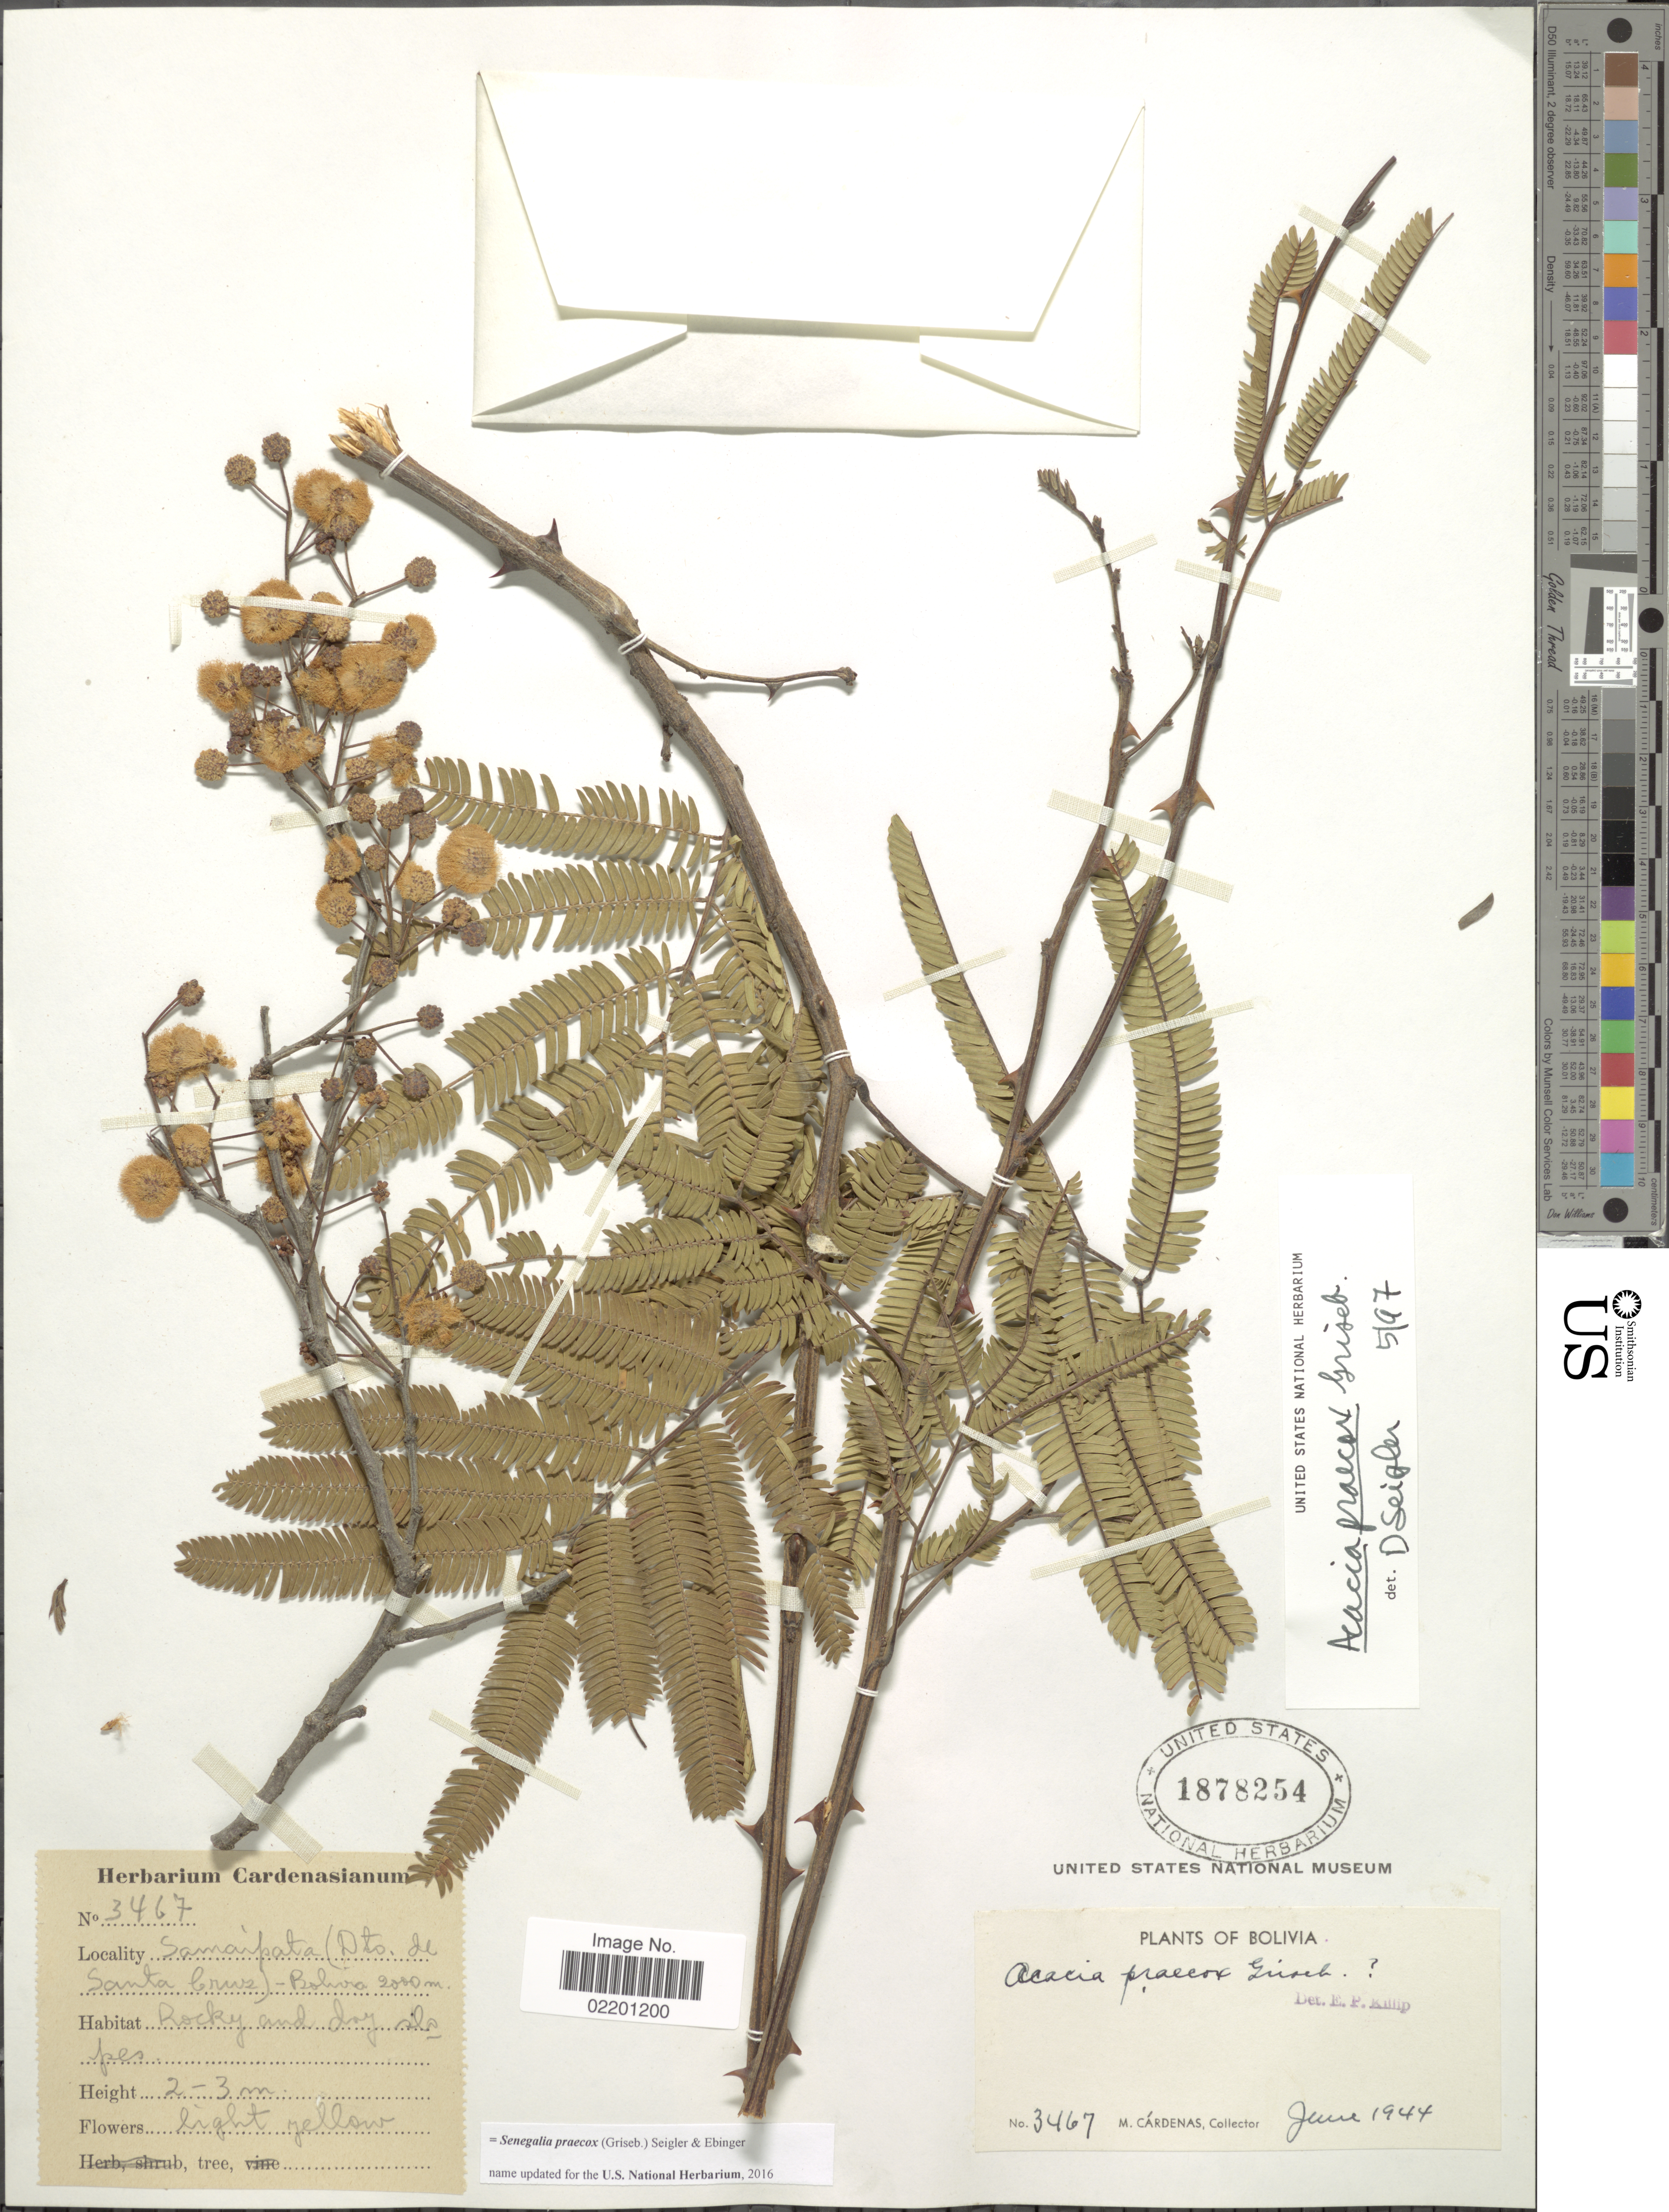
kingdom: Plantae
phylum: Tracheophyta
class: Magnoliopsida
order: Fabales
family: Fabaceae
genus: Senegalia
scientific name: Senegalia praecox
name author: (Griseb.) Seigler & Ebinger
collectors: M. Cárdenas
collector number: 3467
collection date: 1944-06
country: Bolivia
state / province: Santa Cruz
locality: Samaipata (dto. de Sante Cruz)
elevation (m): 2000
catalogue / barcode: US 1878254